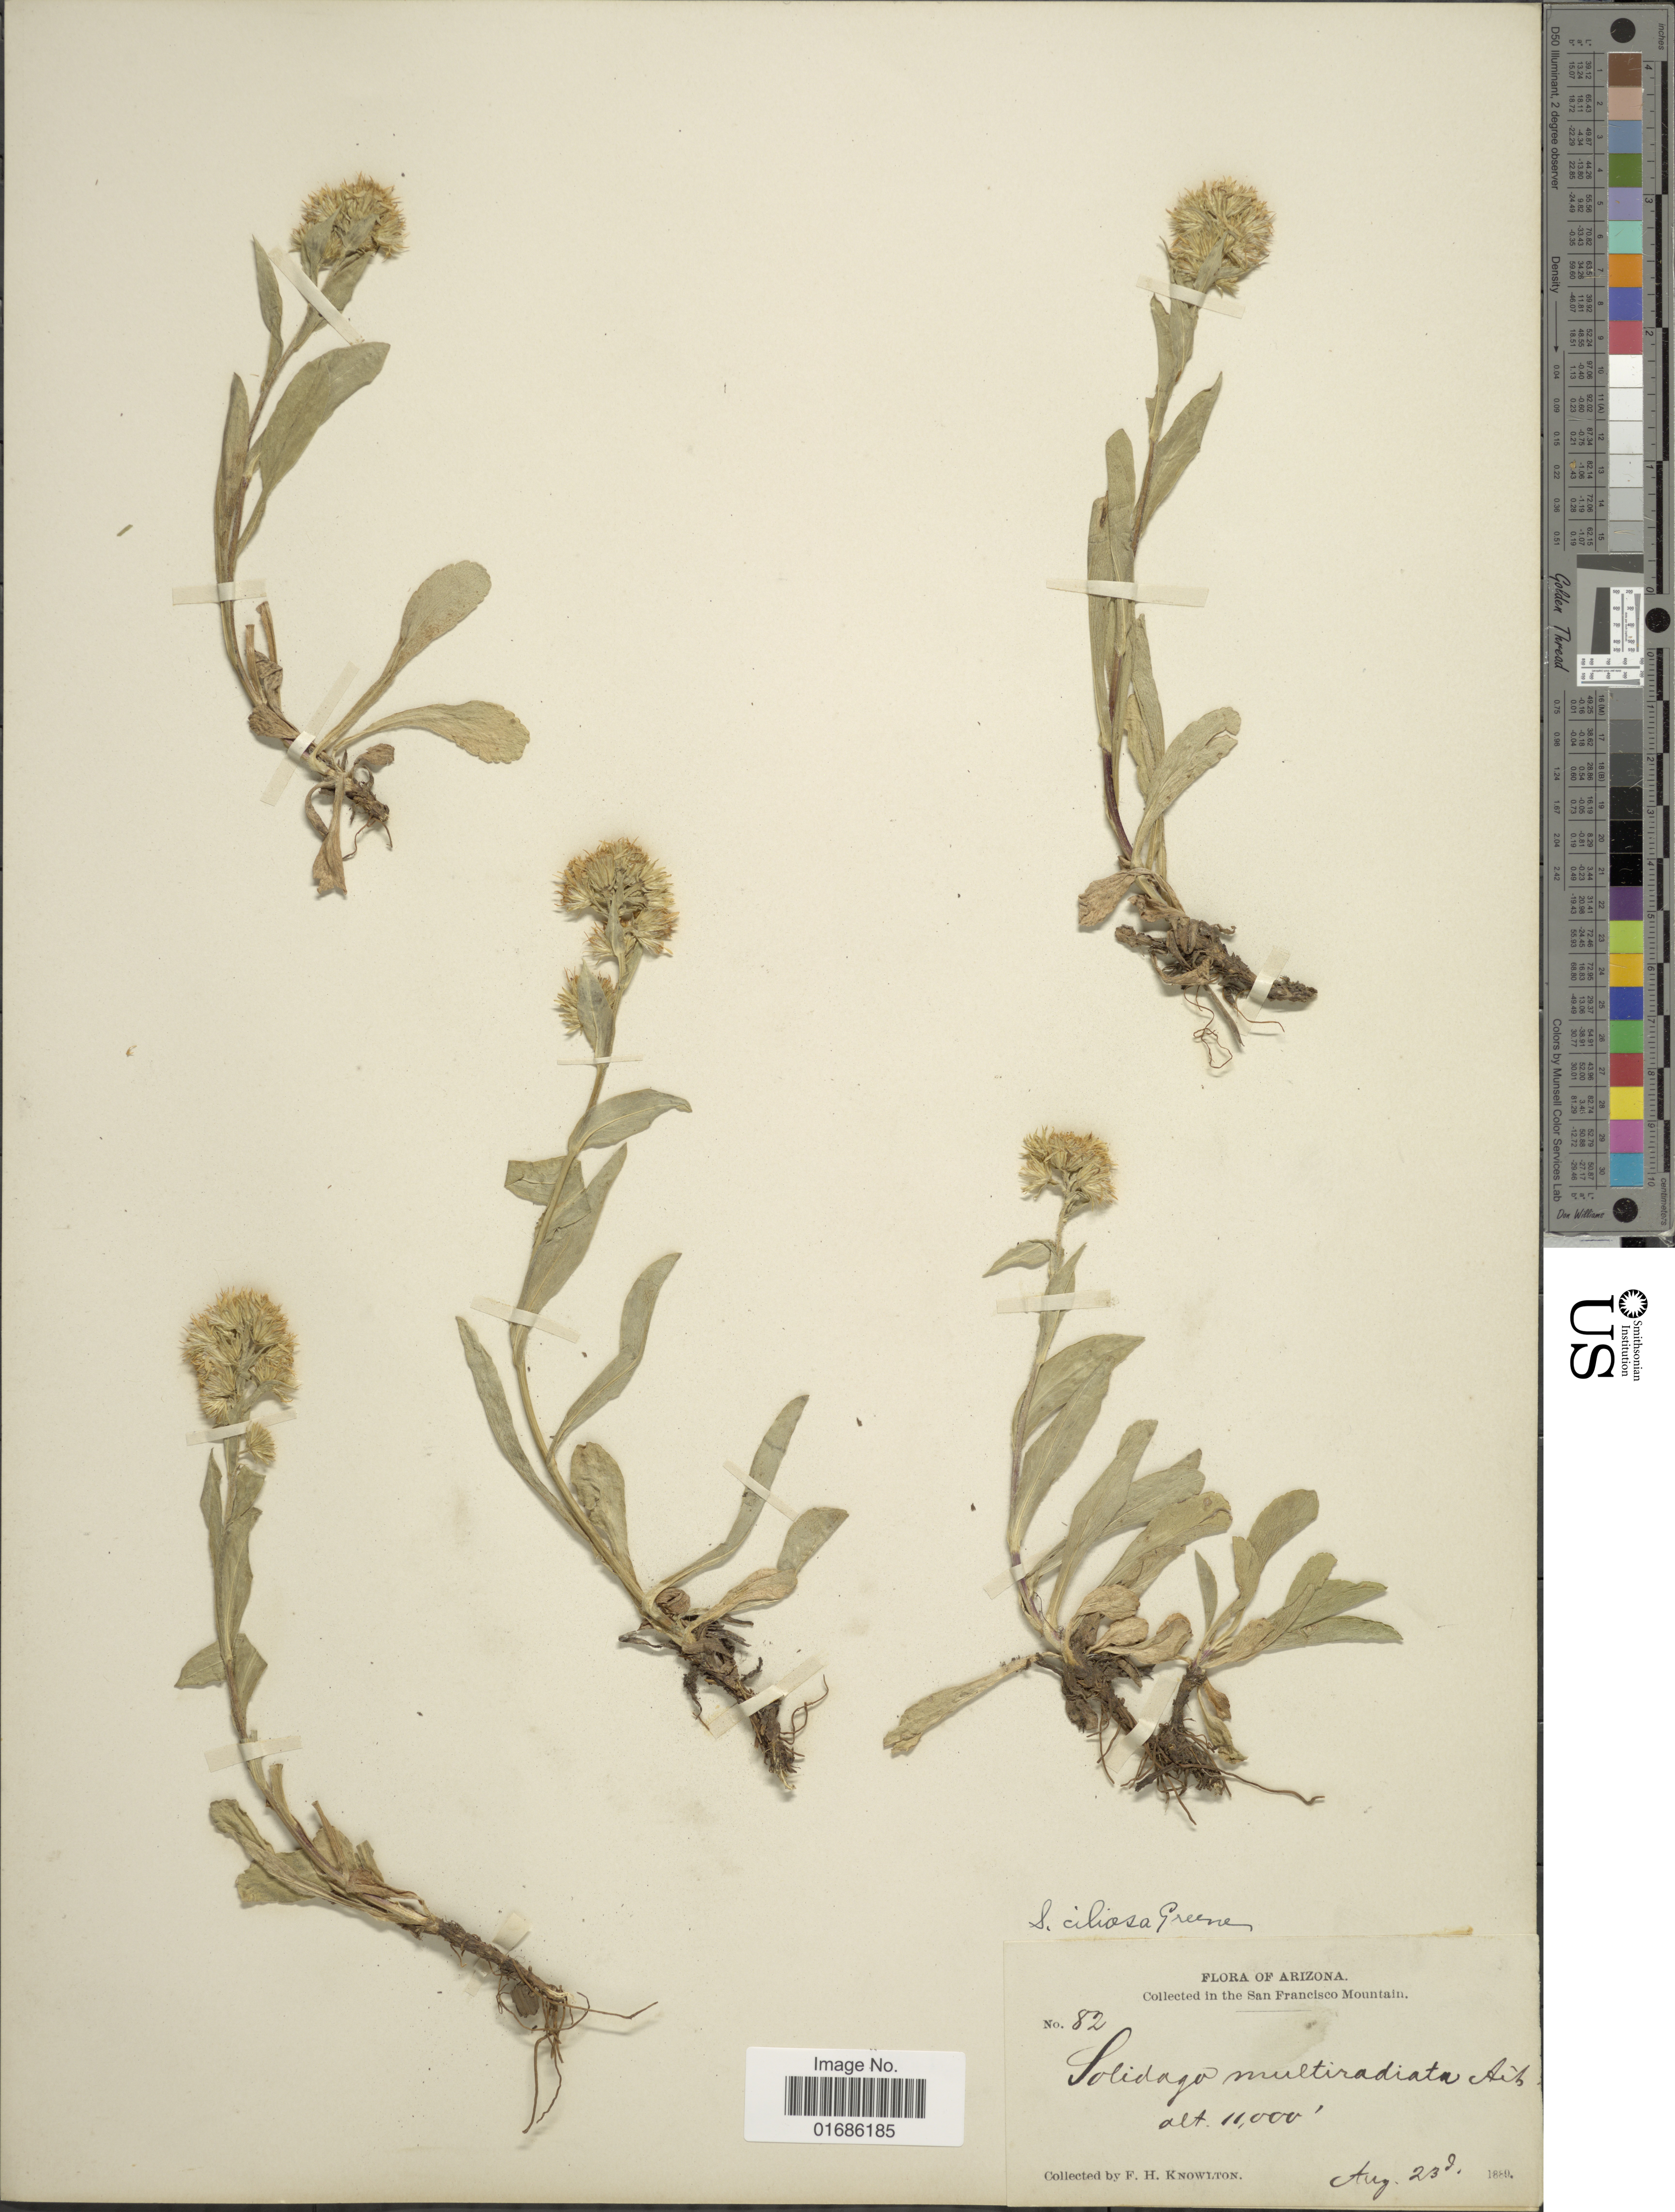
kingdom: Plantae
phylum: Tracheophyta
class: Magnoliopsida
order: Asterales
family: Asteraceae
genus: Solidago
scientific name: Solidago ciliosa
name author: Greene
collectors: F. H. Knowlton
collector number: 82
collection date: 1889-08-23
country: United States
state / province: Arizona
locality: San Francisco Mountain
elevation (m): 3353